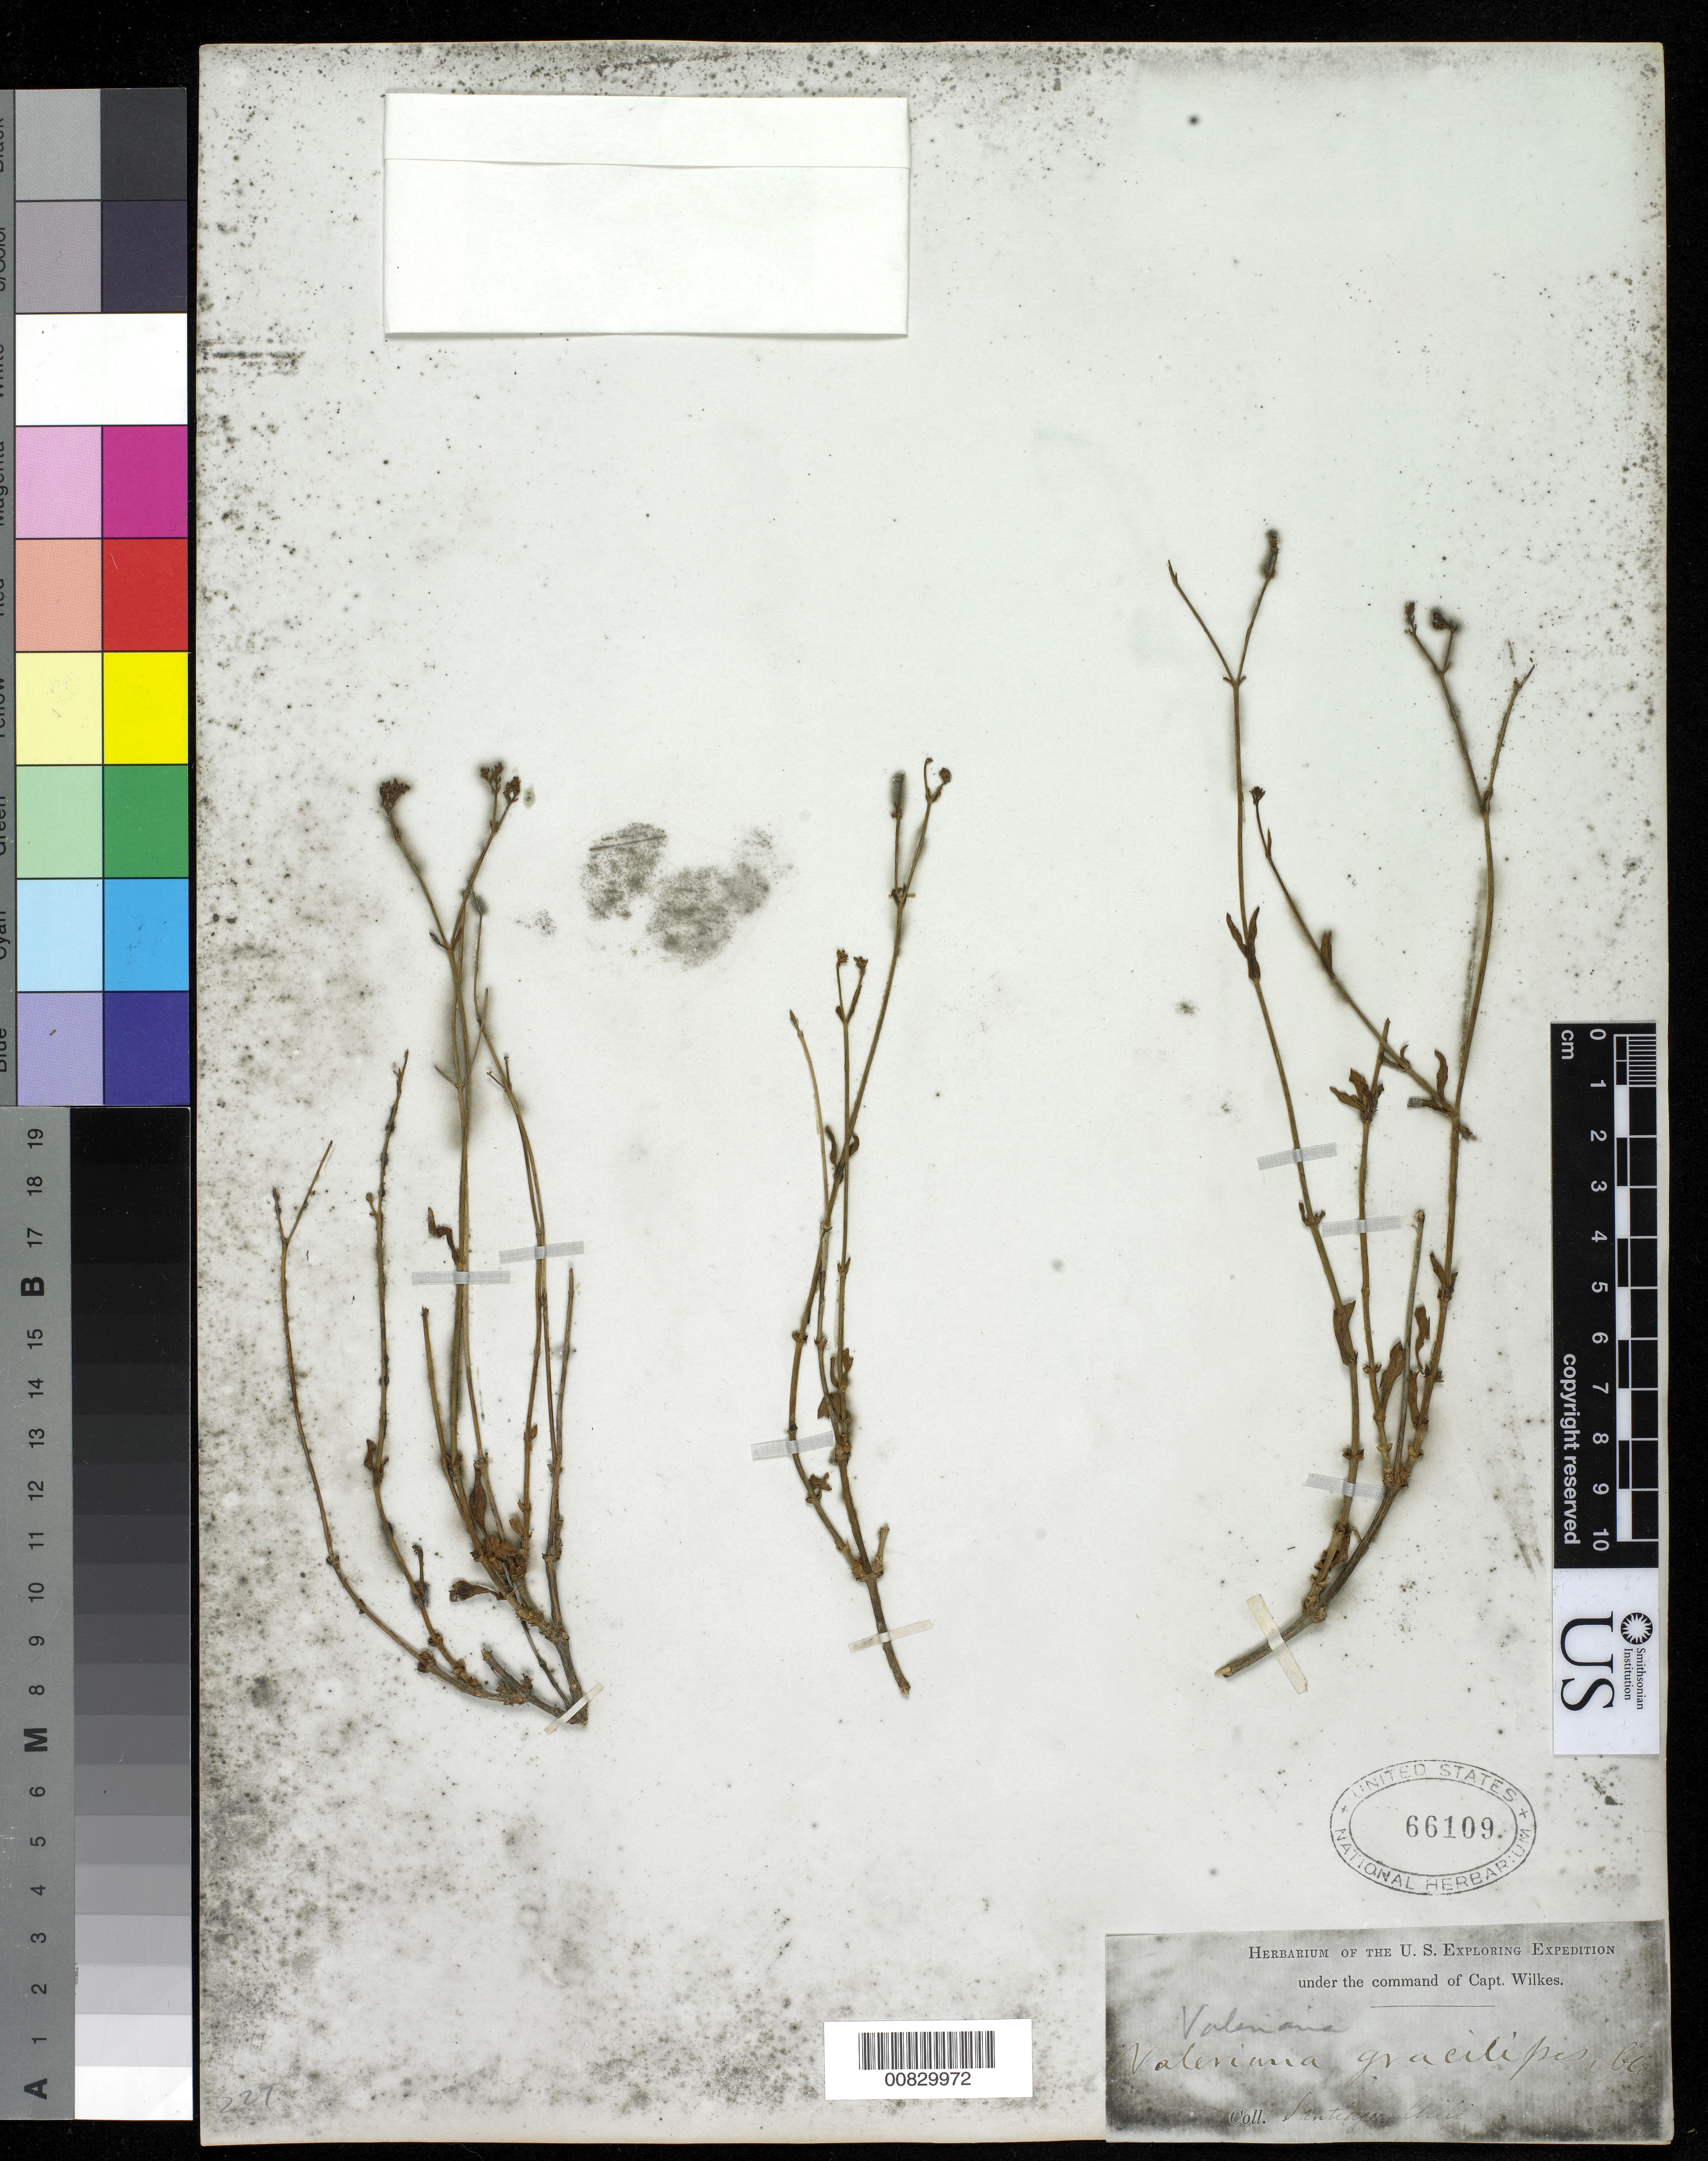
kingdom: Plantae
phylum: Tracheophyta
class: Magnoliopsida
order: Dipsacales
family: Caprifoliaceae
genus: Valeriana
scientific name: Valeriana graciliceps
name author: Clos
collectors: Wilkes Explor. Exped.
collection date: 1838/1842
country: Chile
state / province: Región Metropolitana (RM)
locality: Santiago, Chili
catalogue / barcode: US 66109